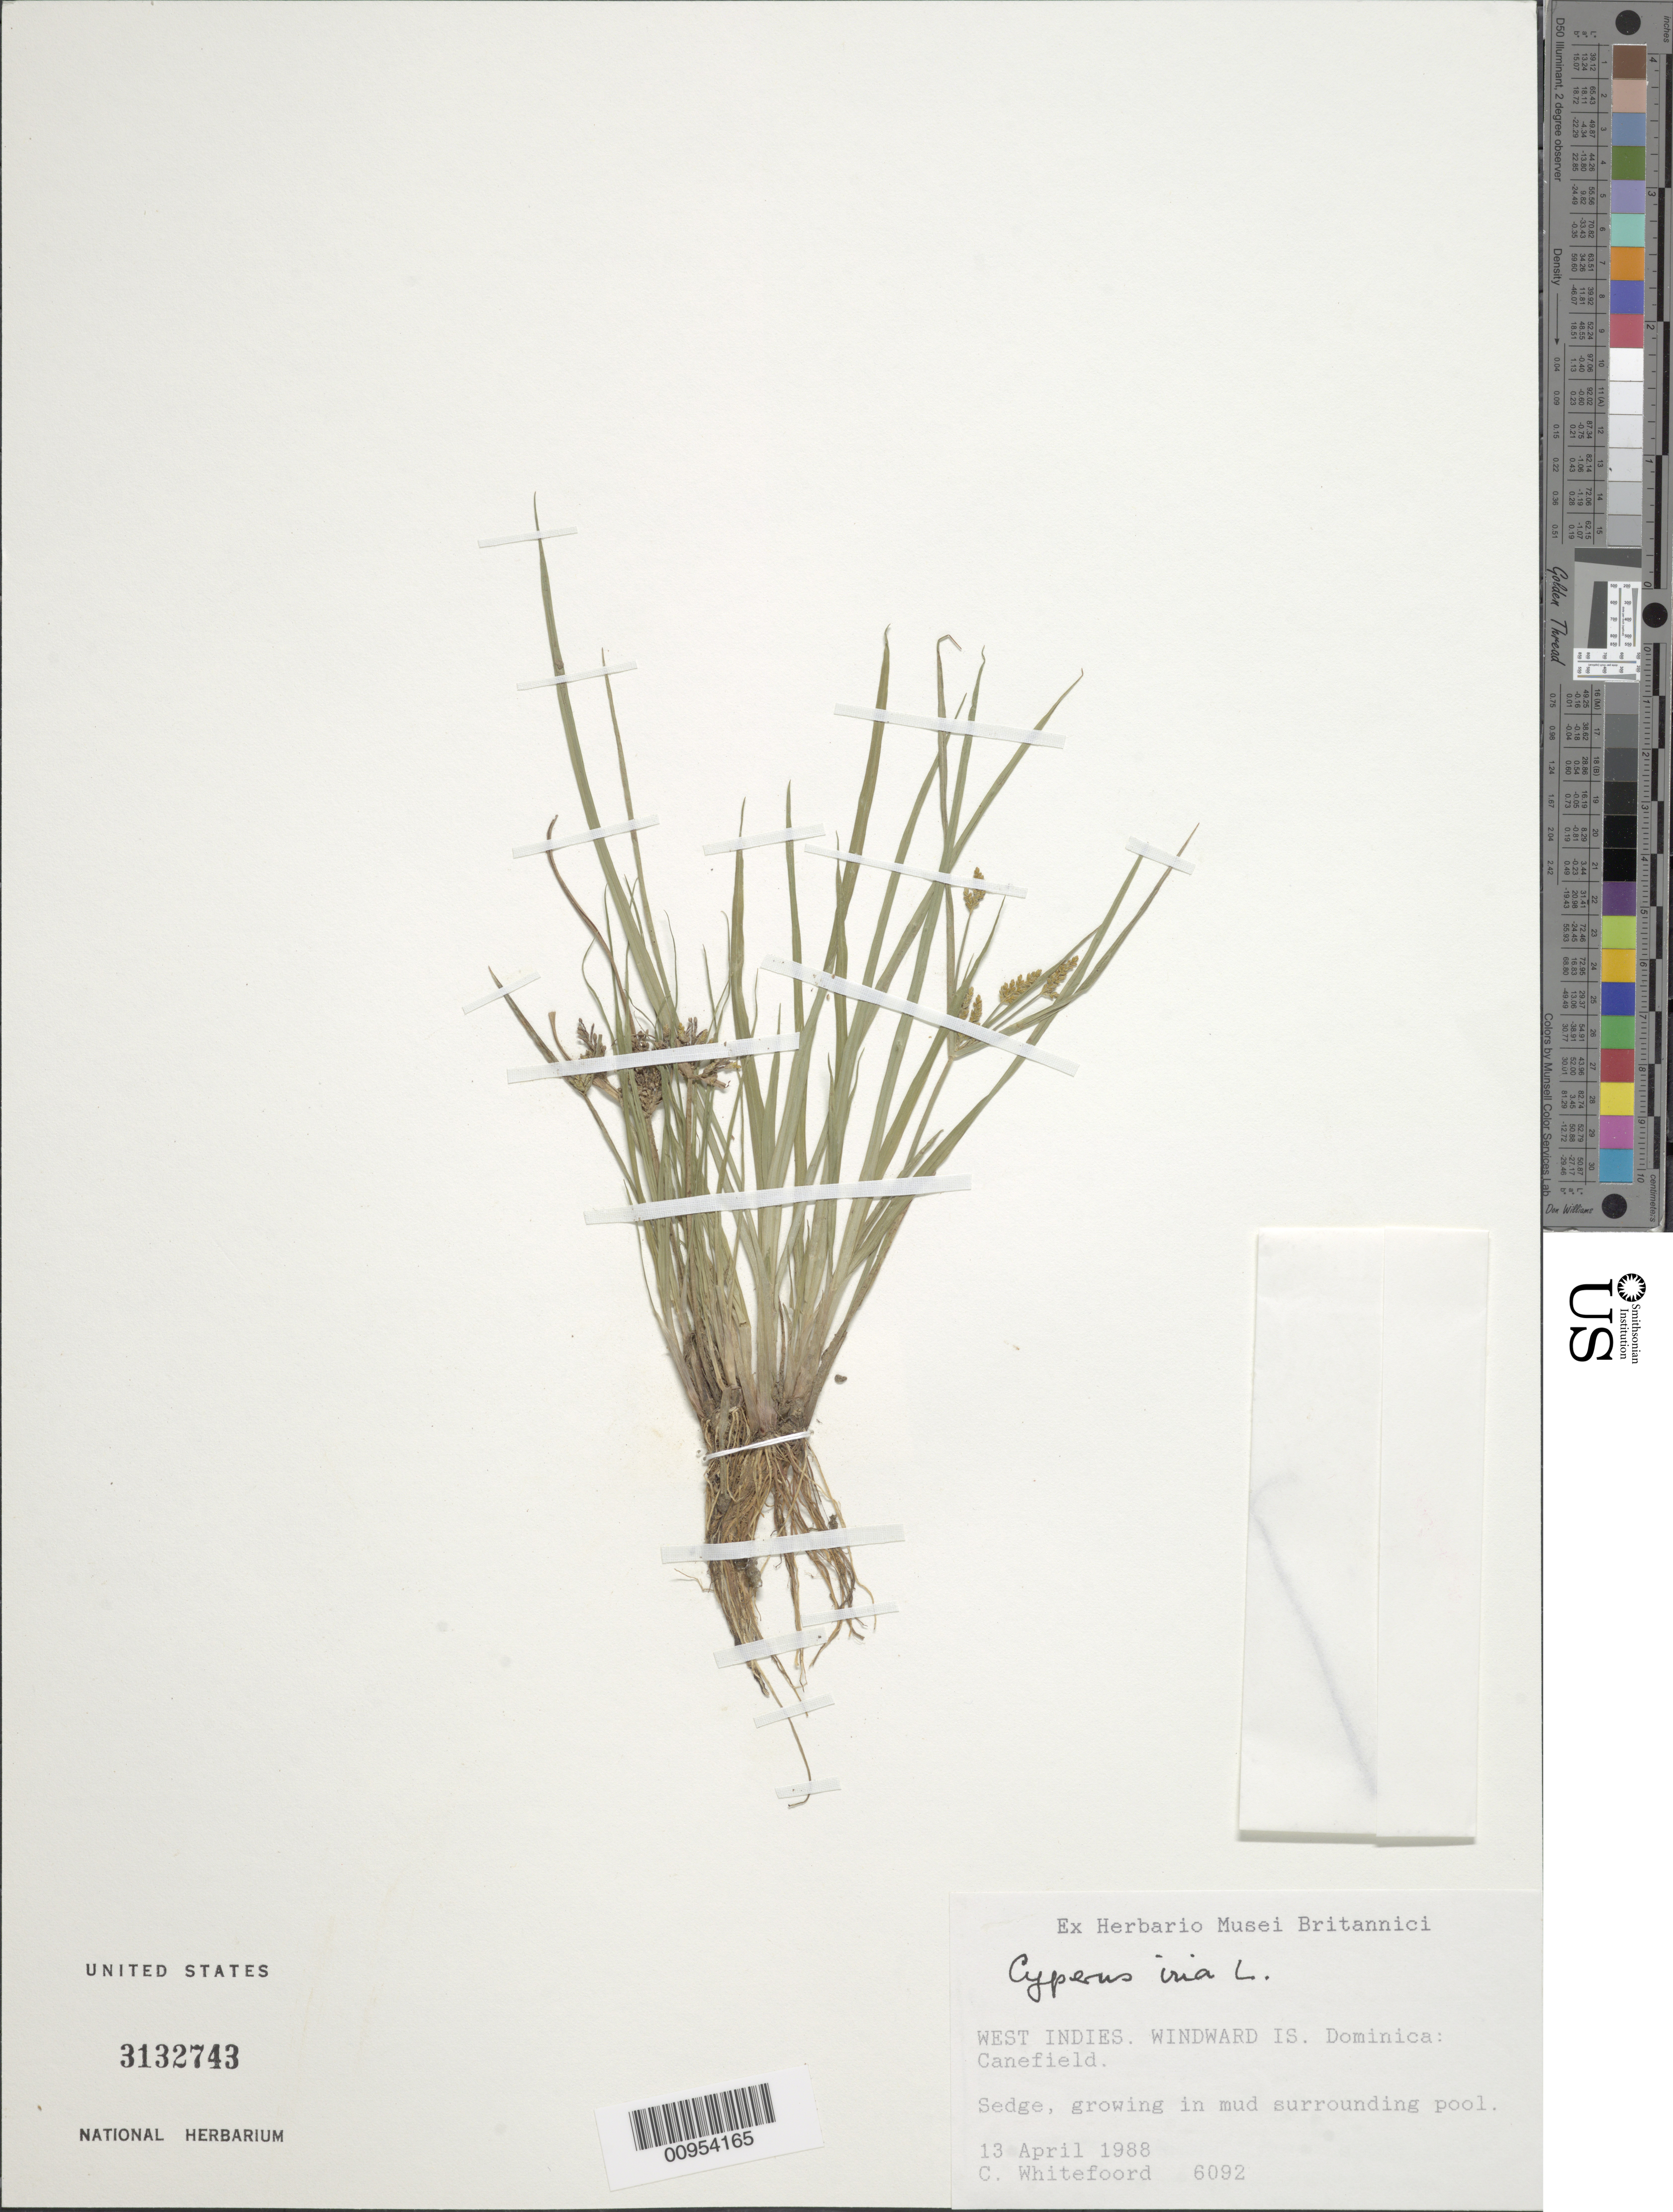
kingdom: Plantae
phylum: Tracheophyta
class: Liliopsida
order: Poales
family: Cyperaceae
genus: Cyperus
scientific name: Cyperus iria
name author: L.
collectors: C. Whitefoord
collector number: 6092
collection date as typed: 13 Apr 1988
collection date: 1988-04-13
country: Dominica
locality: Canefield, pool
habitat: Growing in mud surround pool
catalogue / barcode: US 3132743